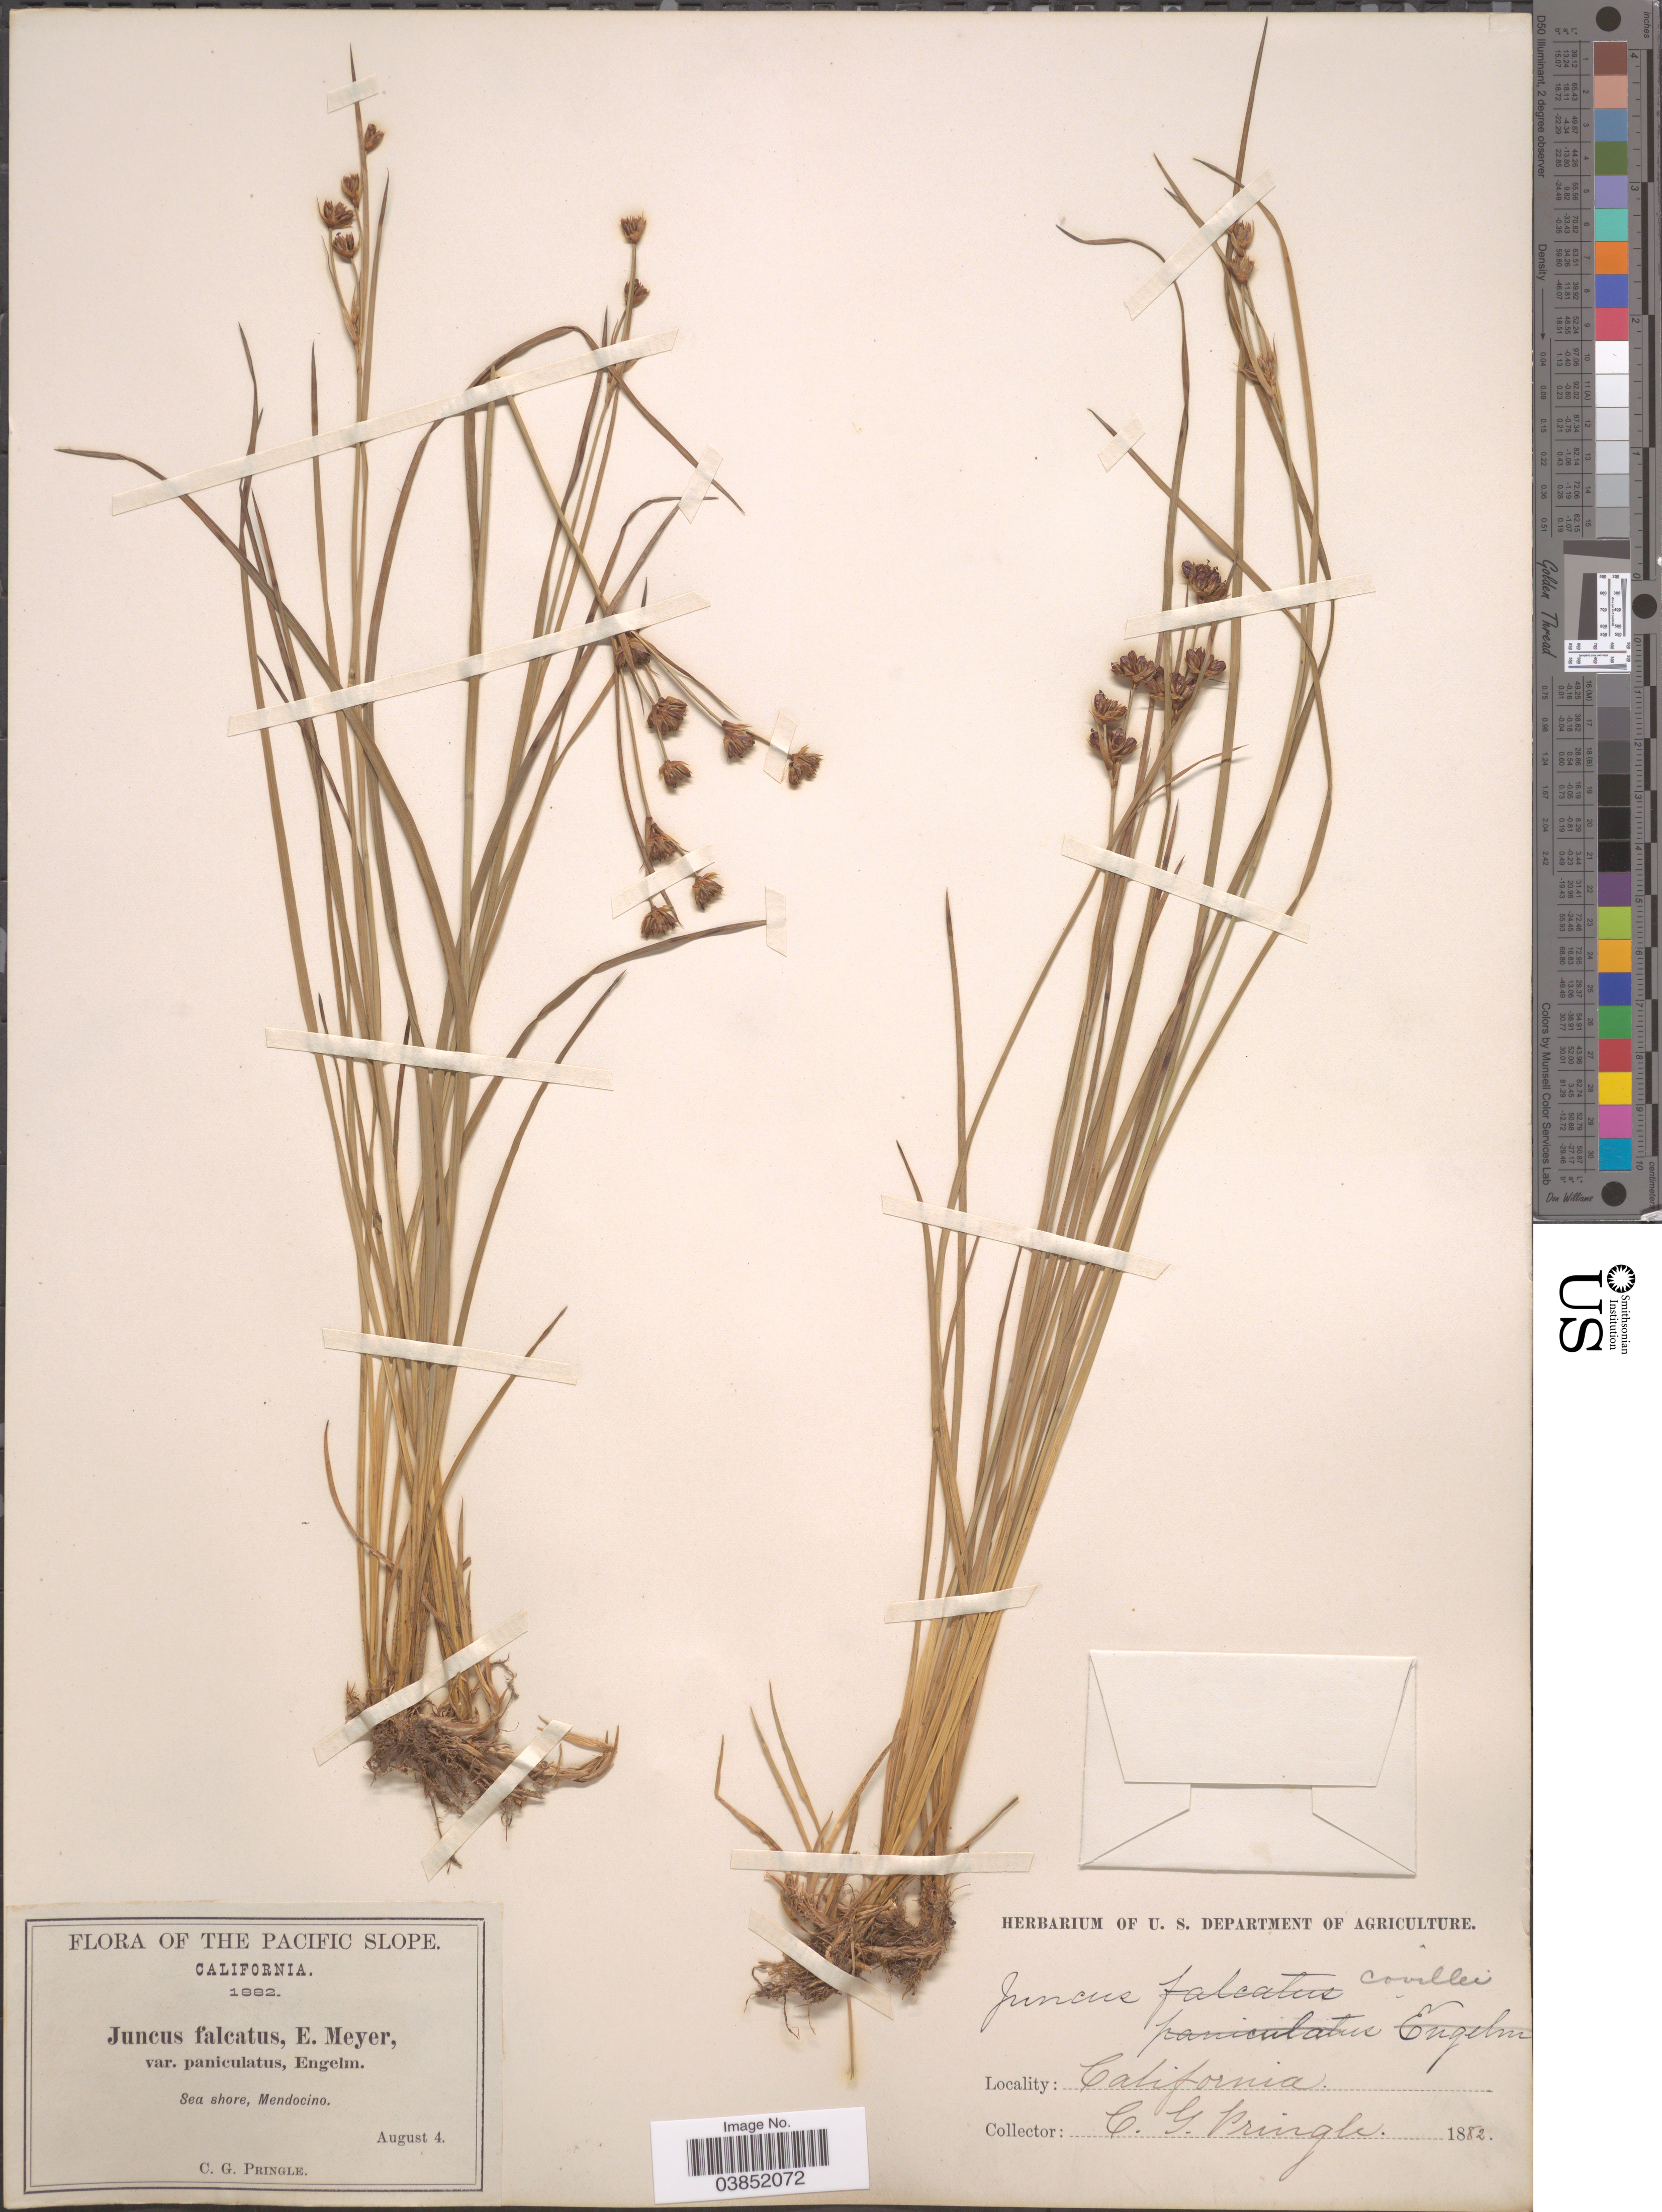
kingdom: Plantae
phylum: Tracheophyta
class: Liliopsida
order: Poales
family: Juncaceae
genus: Juncus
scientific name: Juncus covillei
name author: Piper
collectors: C. G. Pringle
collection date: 1882-08-04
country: United States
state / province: California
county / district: Mendocino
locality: The Pacific Slope. Sea shore, Mendocino.